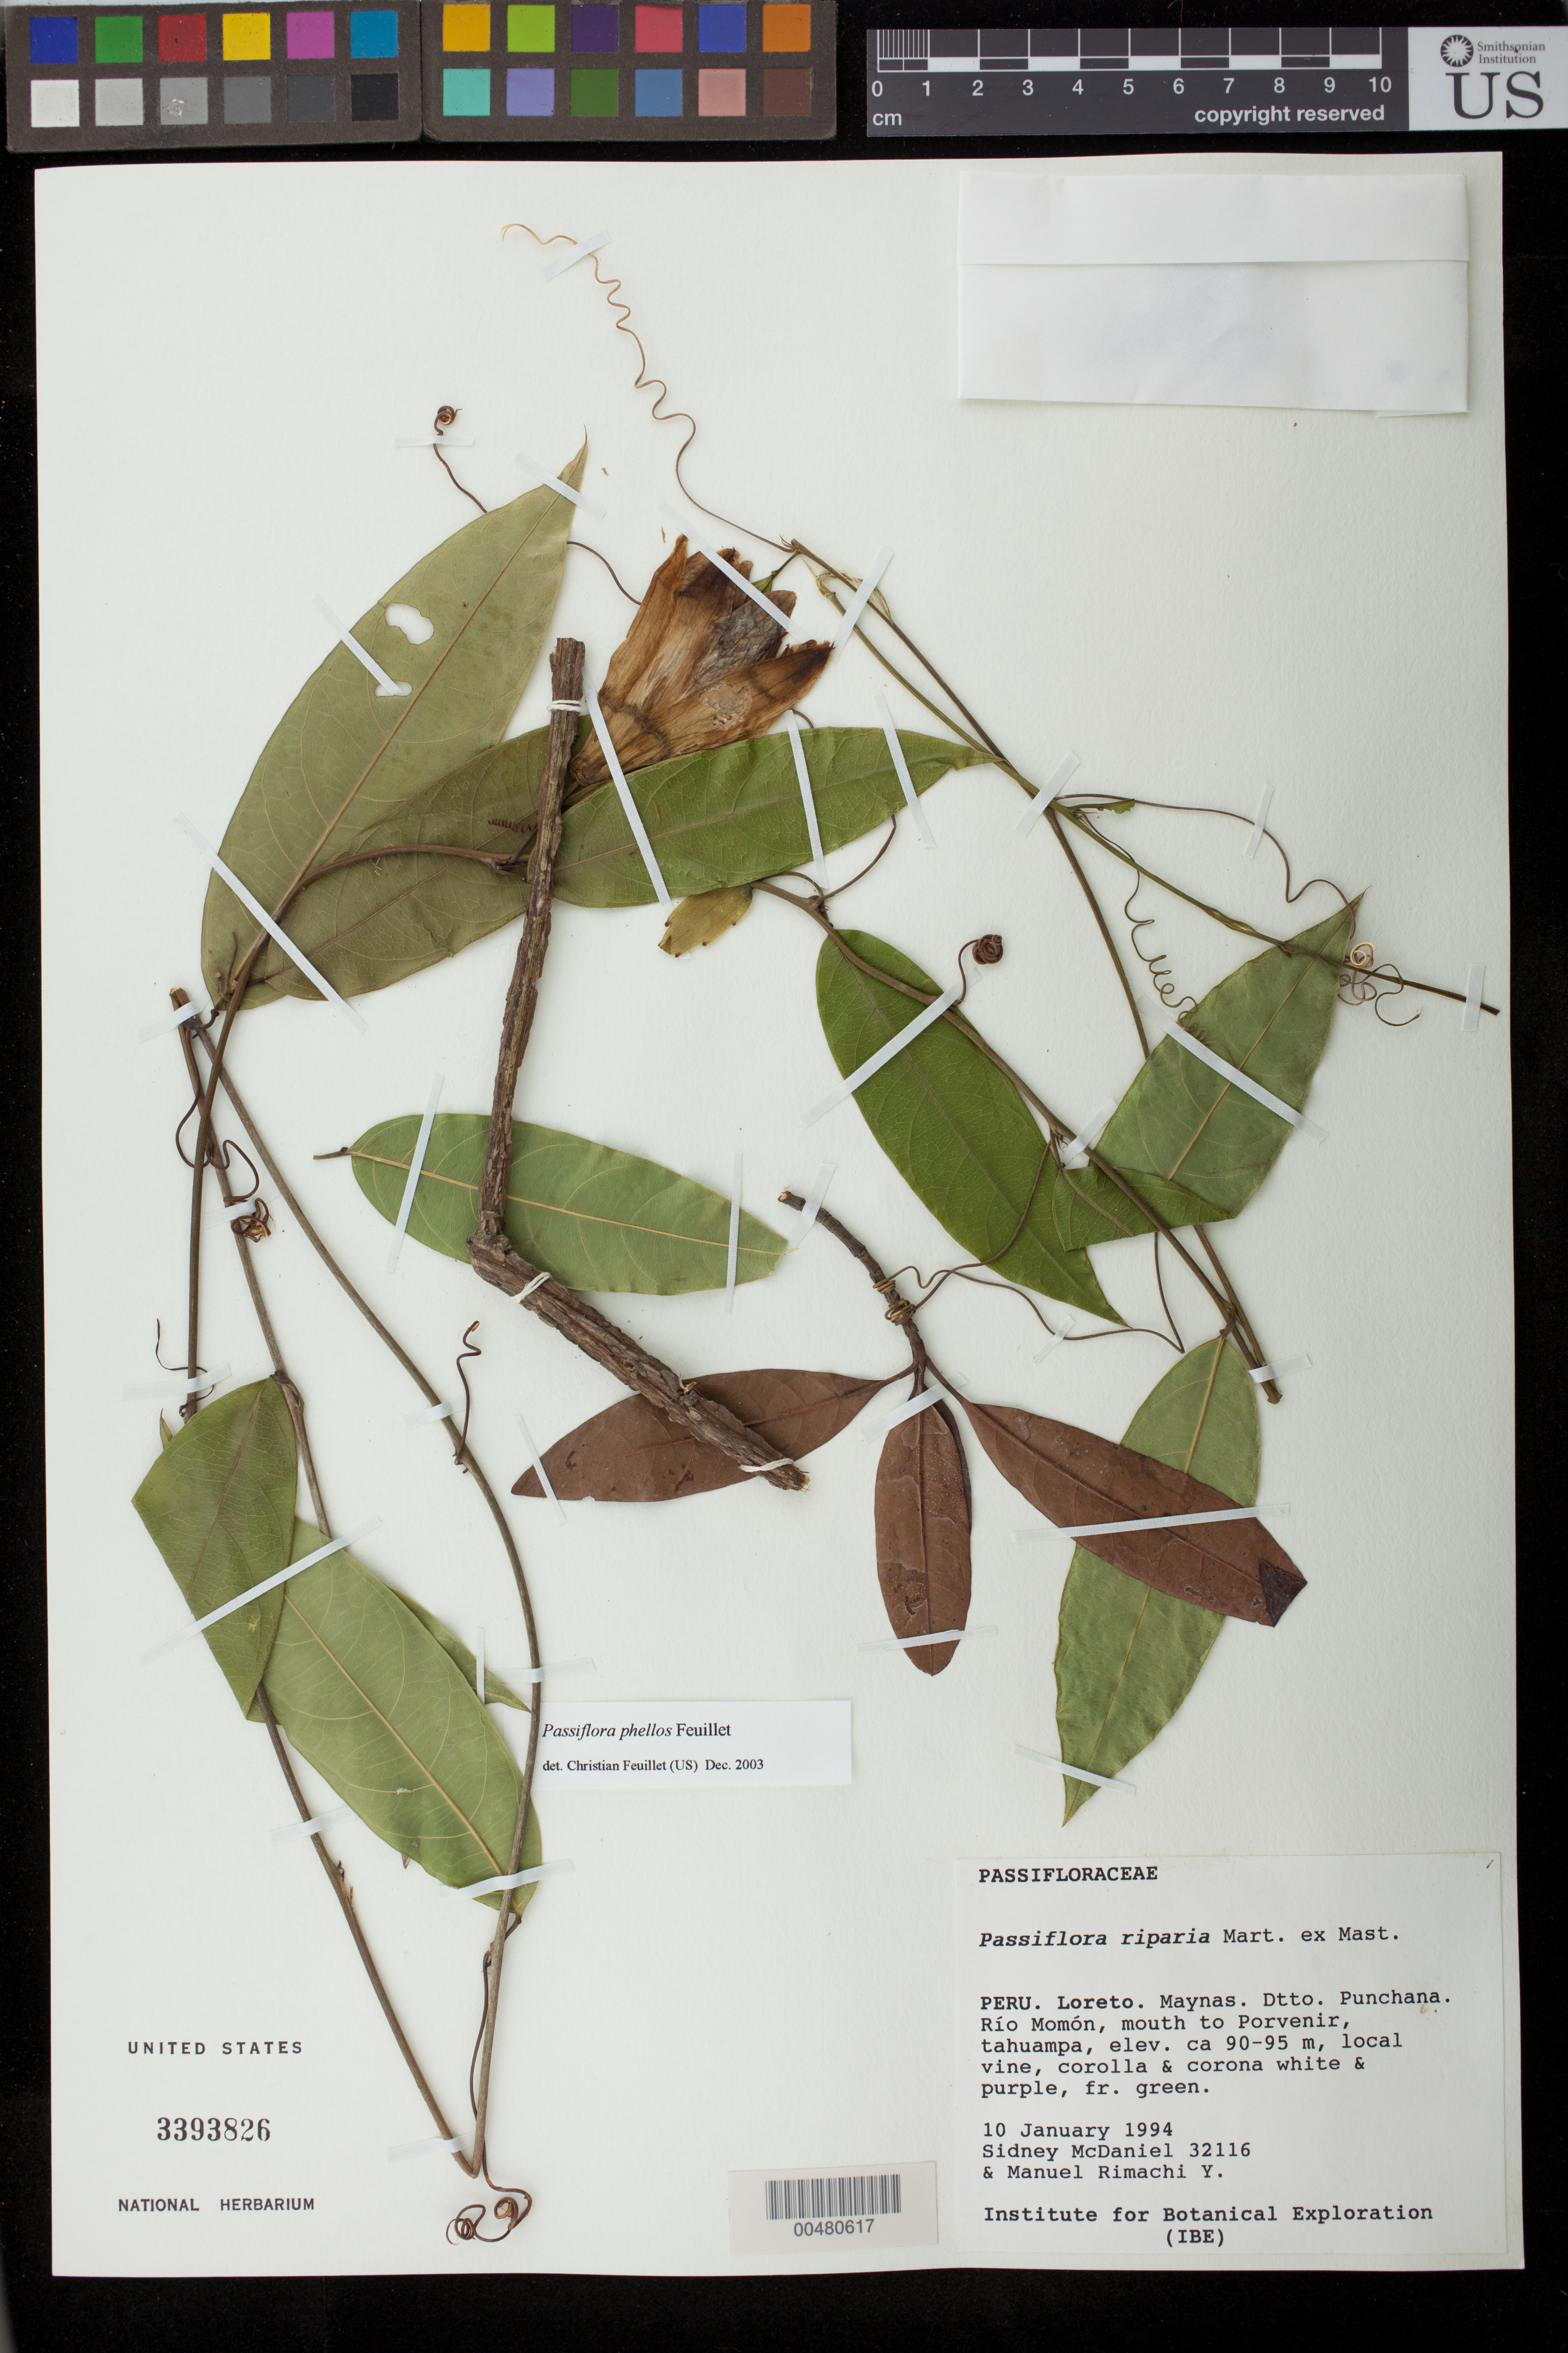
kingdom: Plantae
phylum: Tracheophyta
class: Magnoliopsida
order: Malpighiales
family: Passifloraceae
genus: Passiflora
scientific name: Passiflora phellos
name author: Feuillet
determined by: Feuillet, C.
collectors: S. McDaniel & M. Rimachi Y.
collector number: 32116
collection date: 1994-01-10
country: Peru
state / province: Loreto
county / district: Maynas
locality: Dtto. Punchana, Río Momón, mouth to Provenir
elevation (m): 90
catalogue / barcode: US 3393826